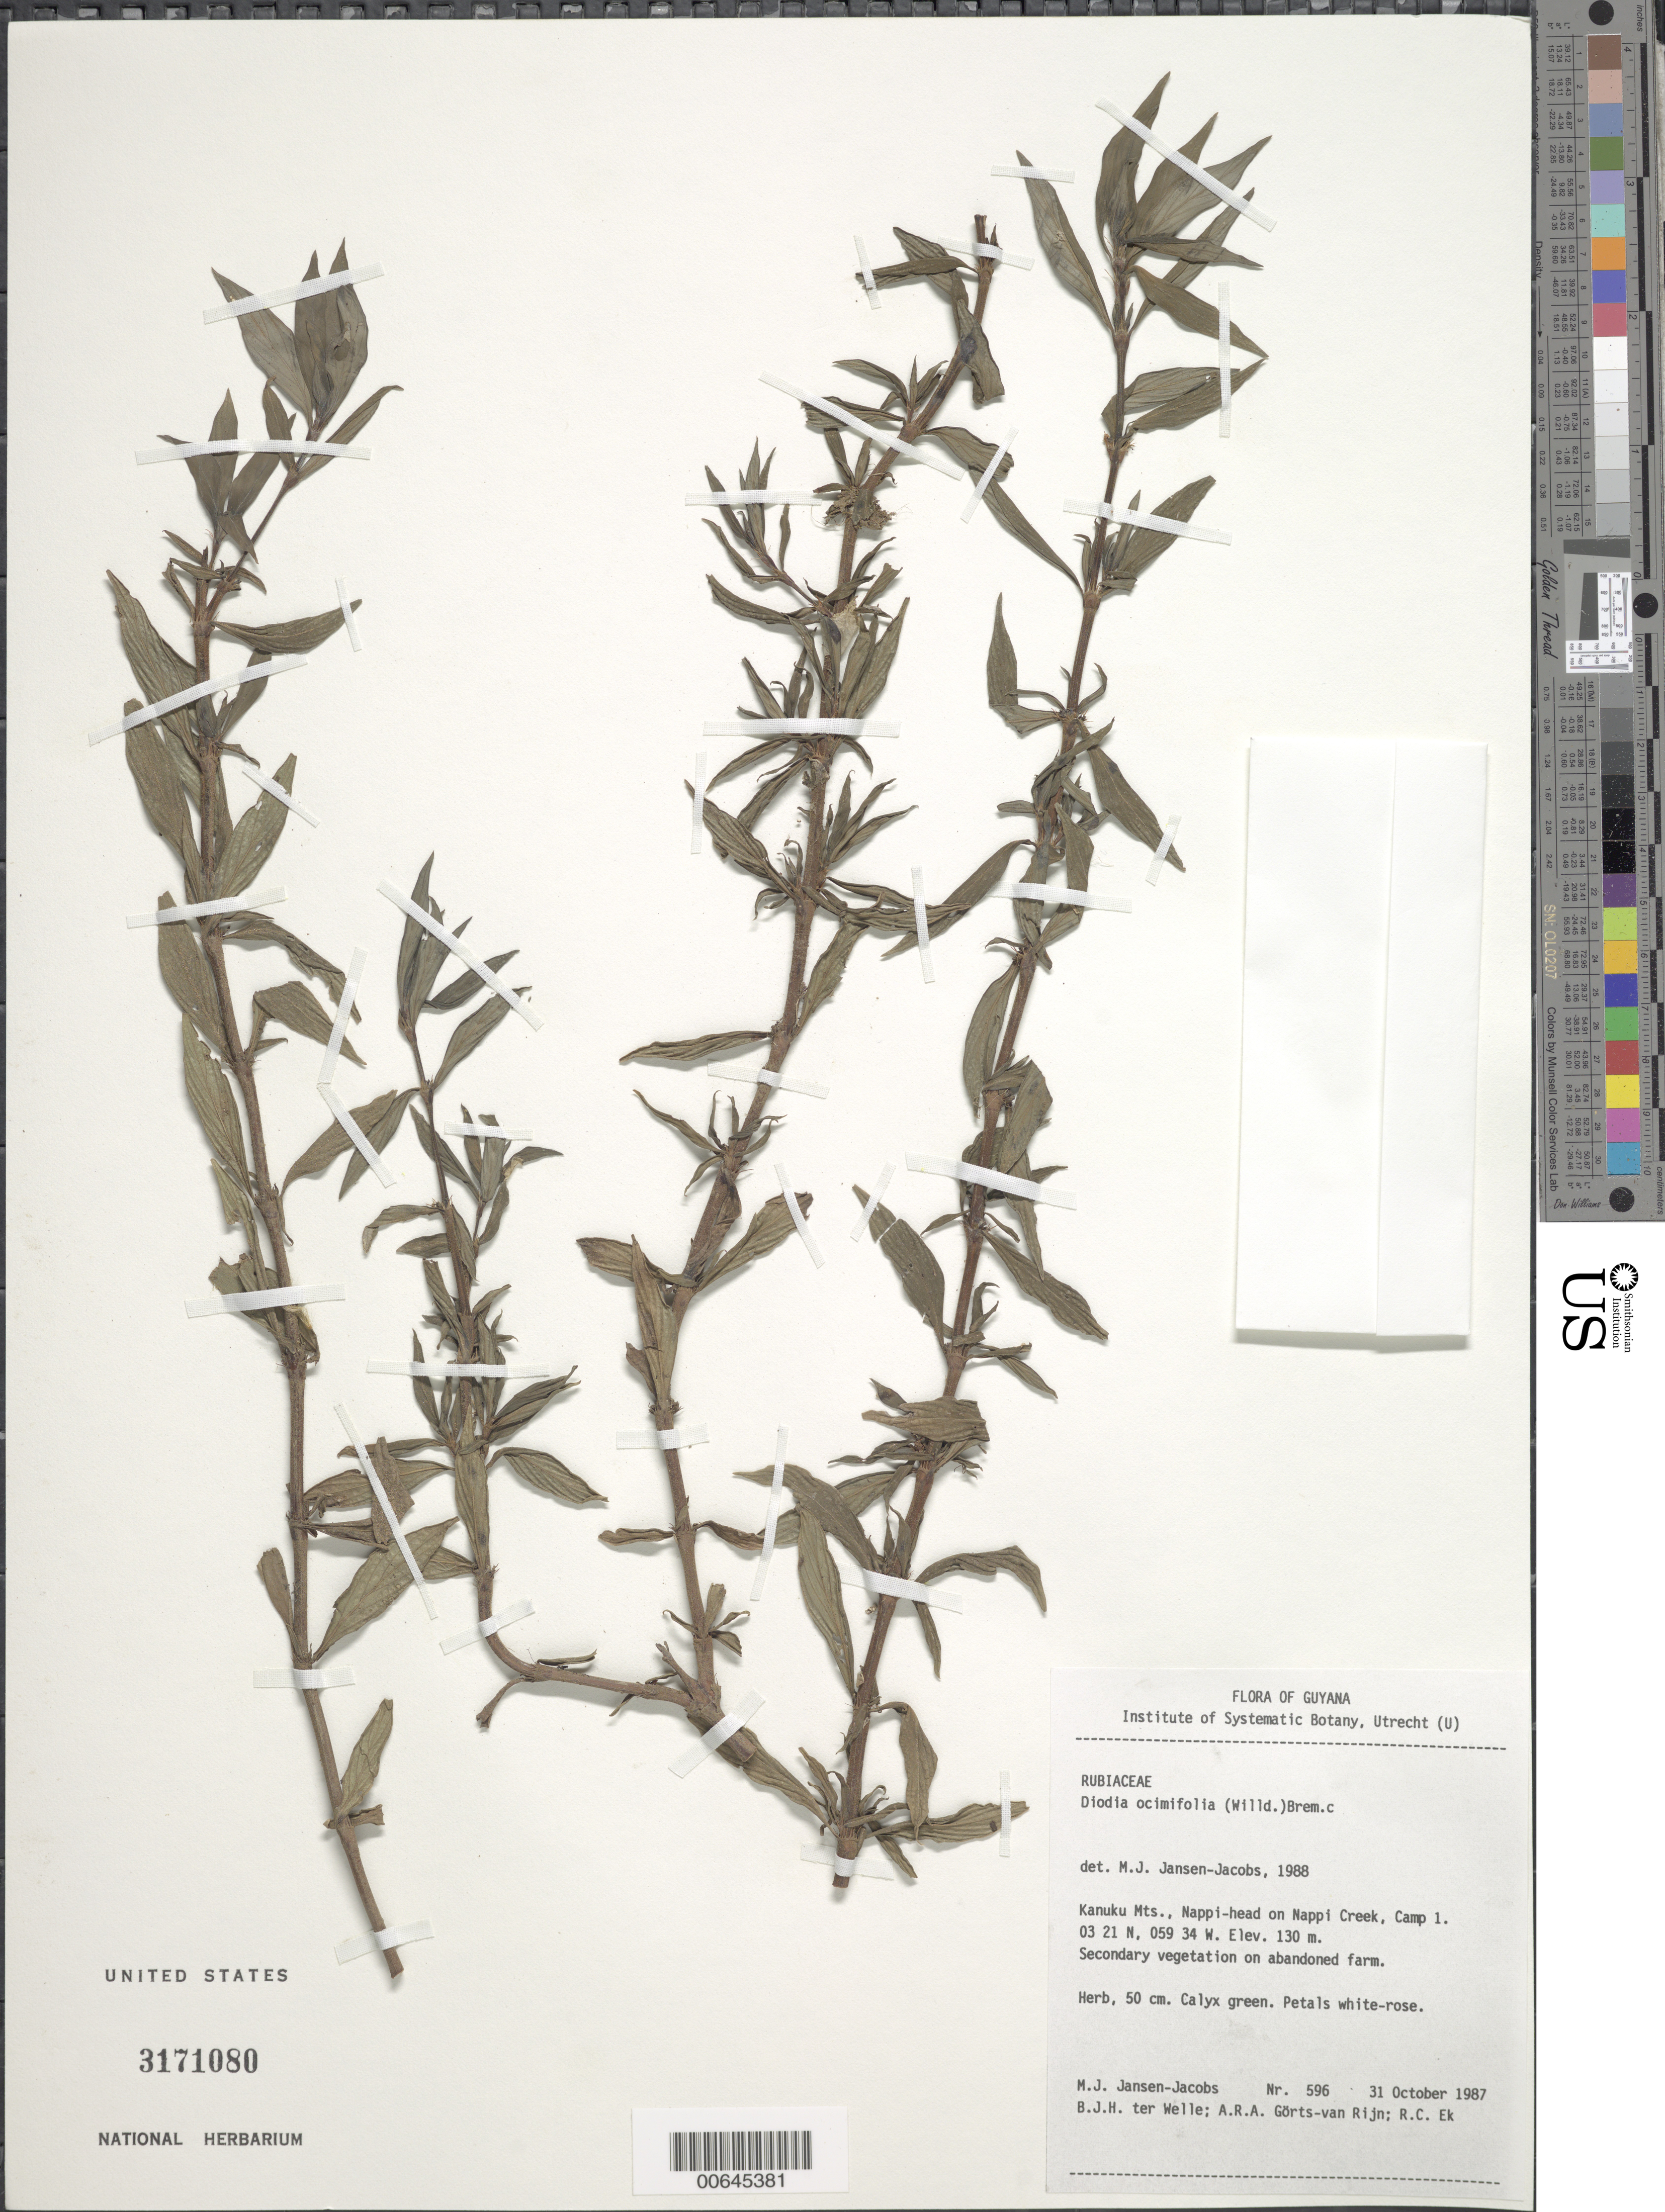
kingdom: Plantae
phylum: Tracheophyta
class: Magnoliopsida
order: Gentianales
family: Rubiaceae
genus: Diodia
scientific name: Diodia ocymifolia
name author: (Willd. ex Roem. & Schult.) Bremek.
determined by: Jansen-Jacobs, M. J., (U), Nationaal Herbarium Nederland, Utrecht University branch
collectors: M. J. Jansen-Jacobs, B. Welle, A. .R. A. Görts-van Rijn & R. C. Ek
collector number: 596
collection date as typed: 31-Oct-87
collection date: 1987-10-31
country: Guyana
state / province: U. Takutu-U. Essequibo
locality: Kanuku Mts., Nappi-head on Nappi Creek, camp 1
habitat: Secondary vegetation on abandoned farm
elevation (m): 130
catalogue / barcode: US 3171080